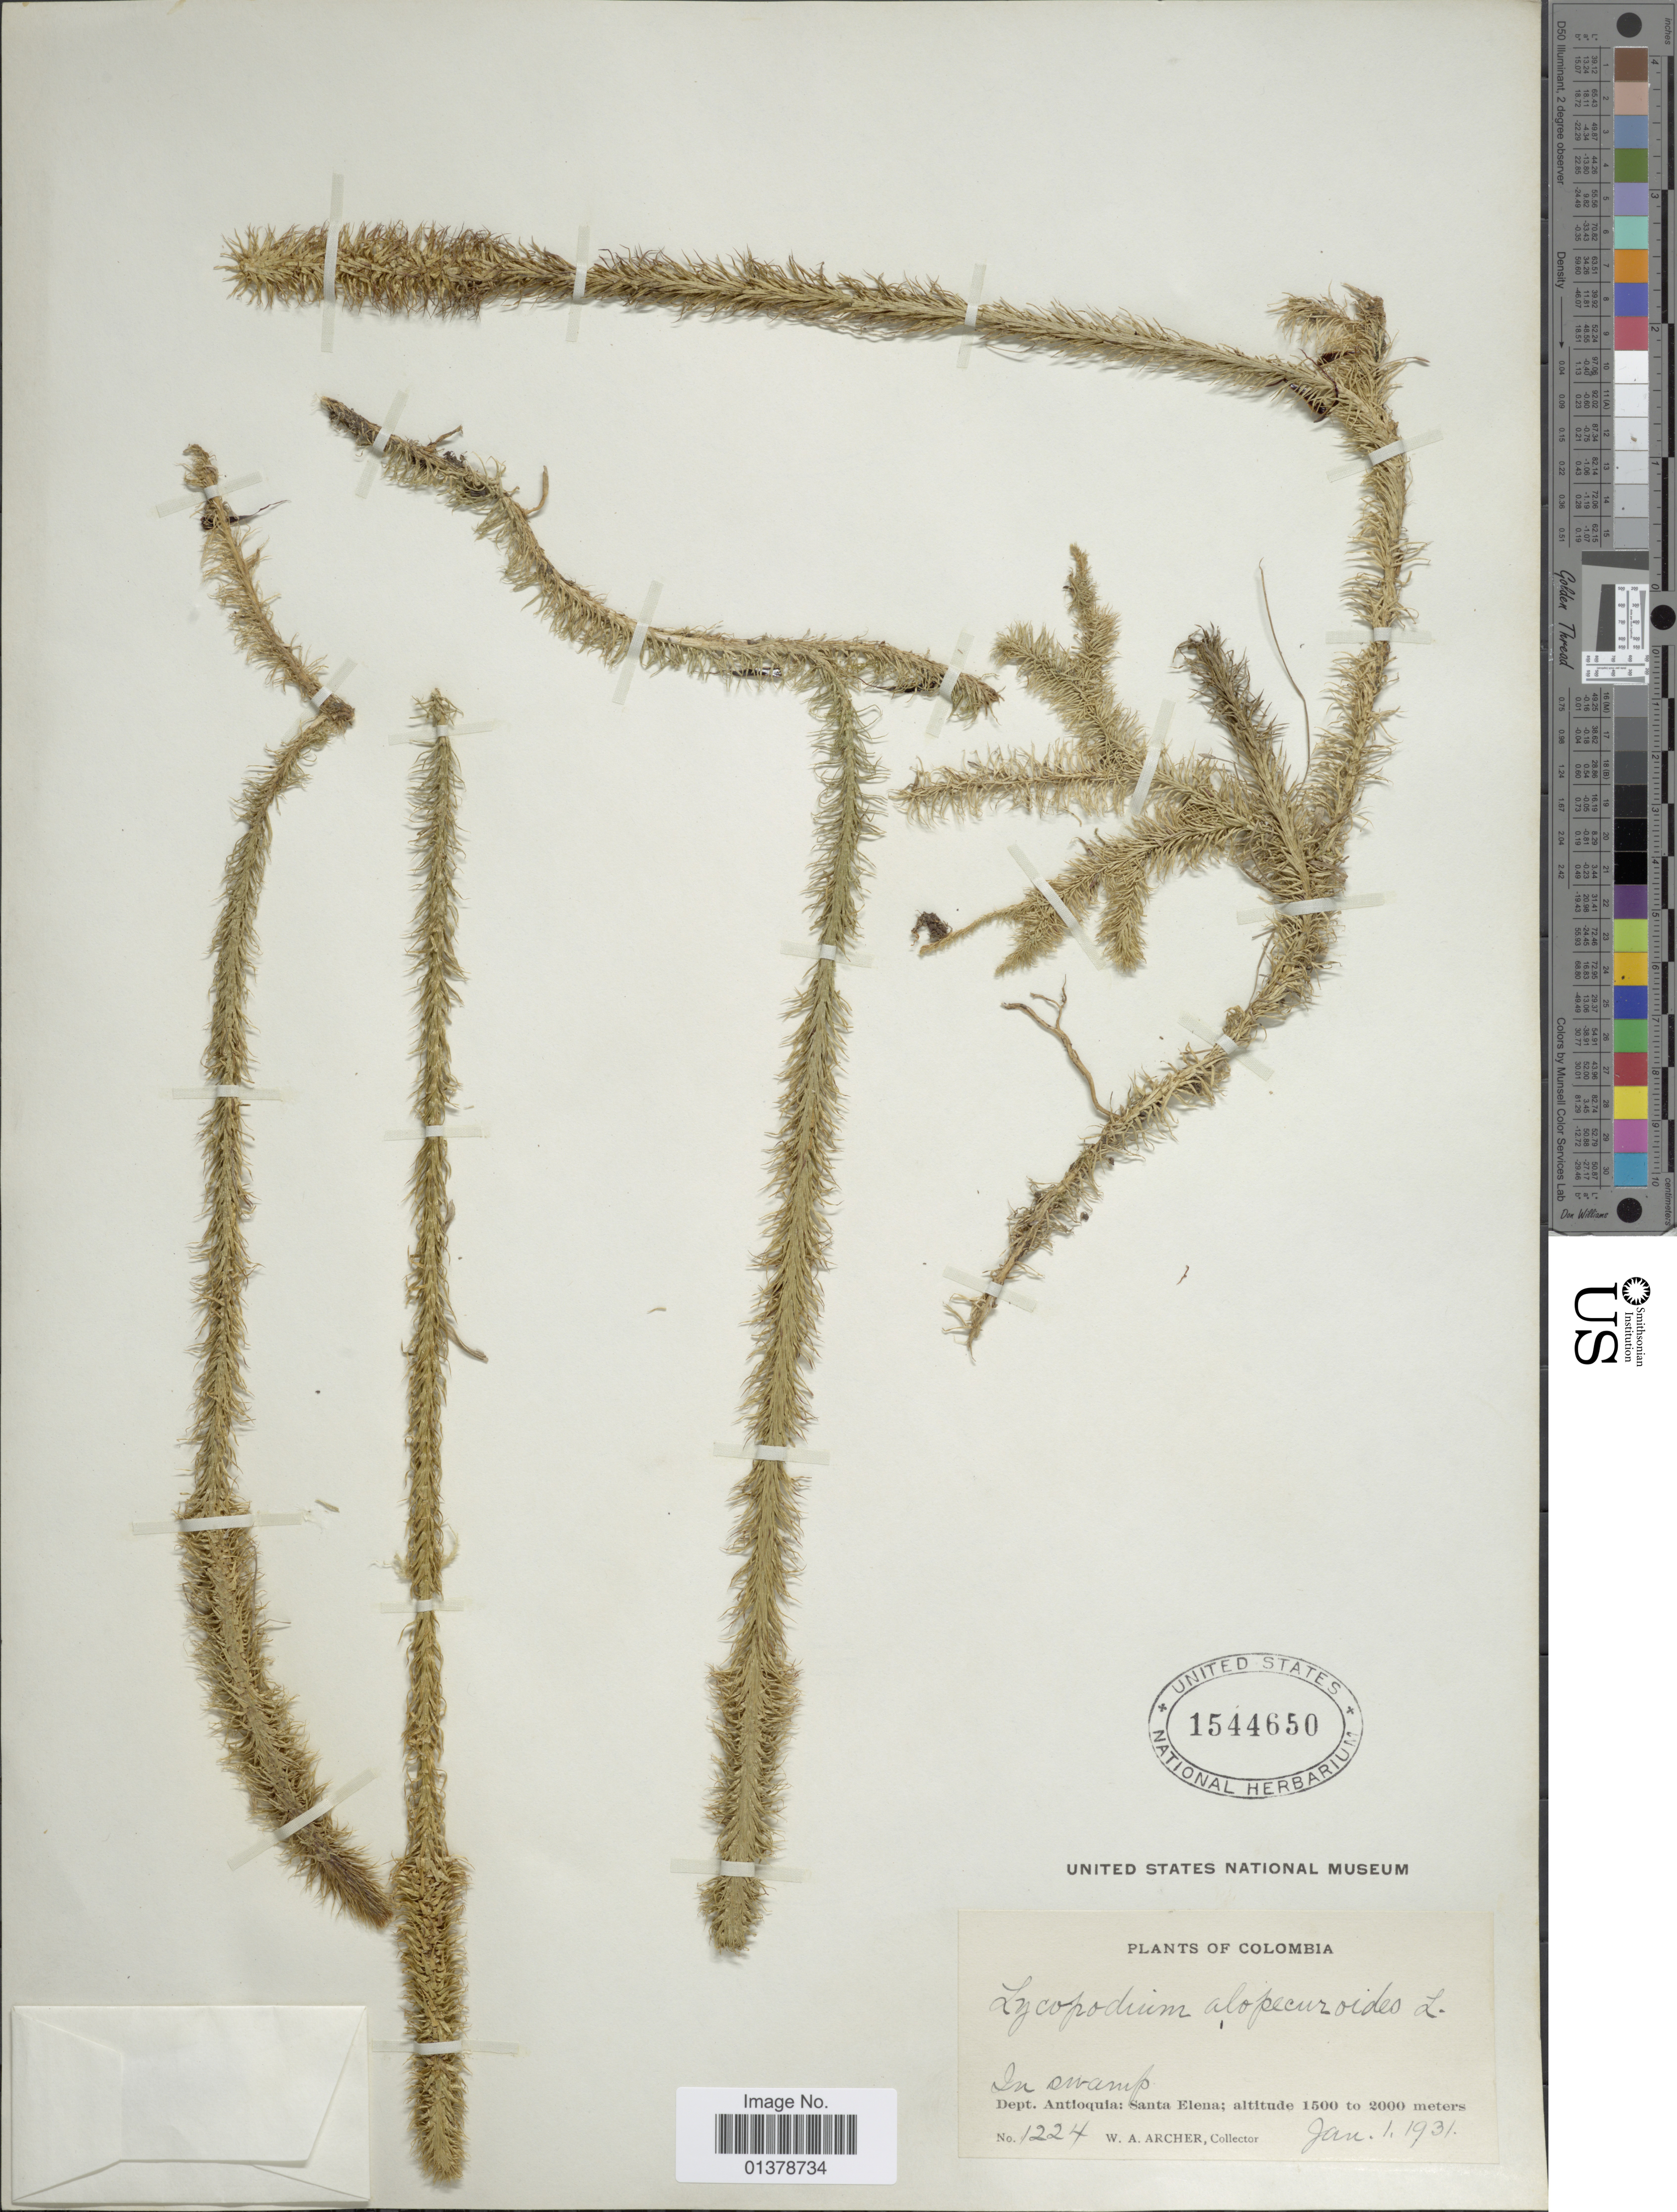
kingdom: Plantae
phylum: Tracheophyta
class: Lycopodiopsida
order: Lycopodiales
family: Lycopodiaceae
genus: Lycopodiella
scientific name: Lycopodiella alopecuroides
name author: (L.) Cranfill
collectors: W. A. Archer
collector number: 1224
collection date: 1931-01-01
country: Colombia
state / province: Antioquia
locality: Santa Elena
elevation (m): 1500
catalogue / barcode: US 1544650